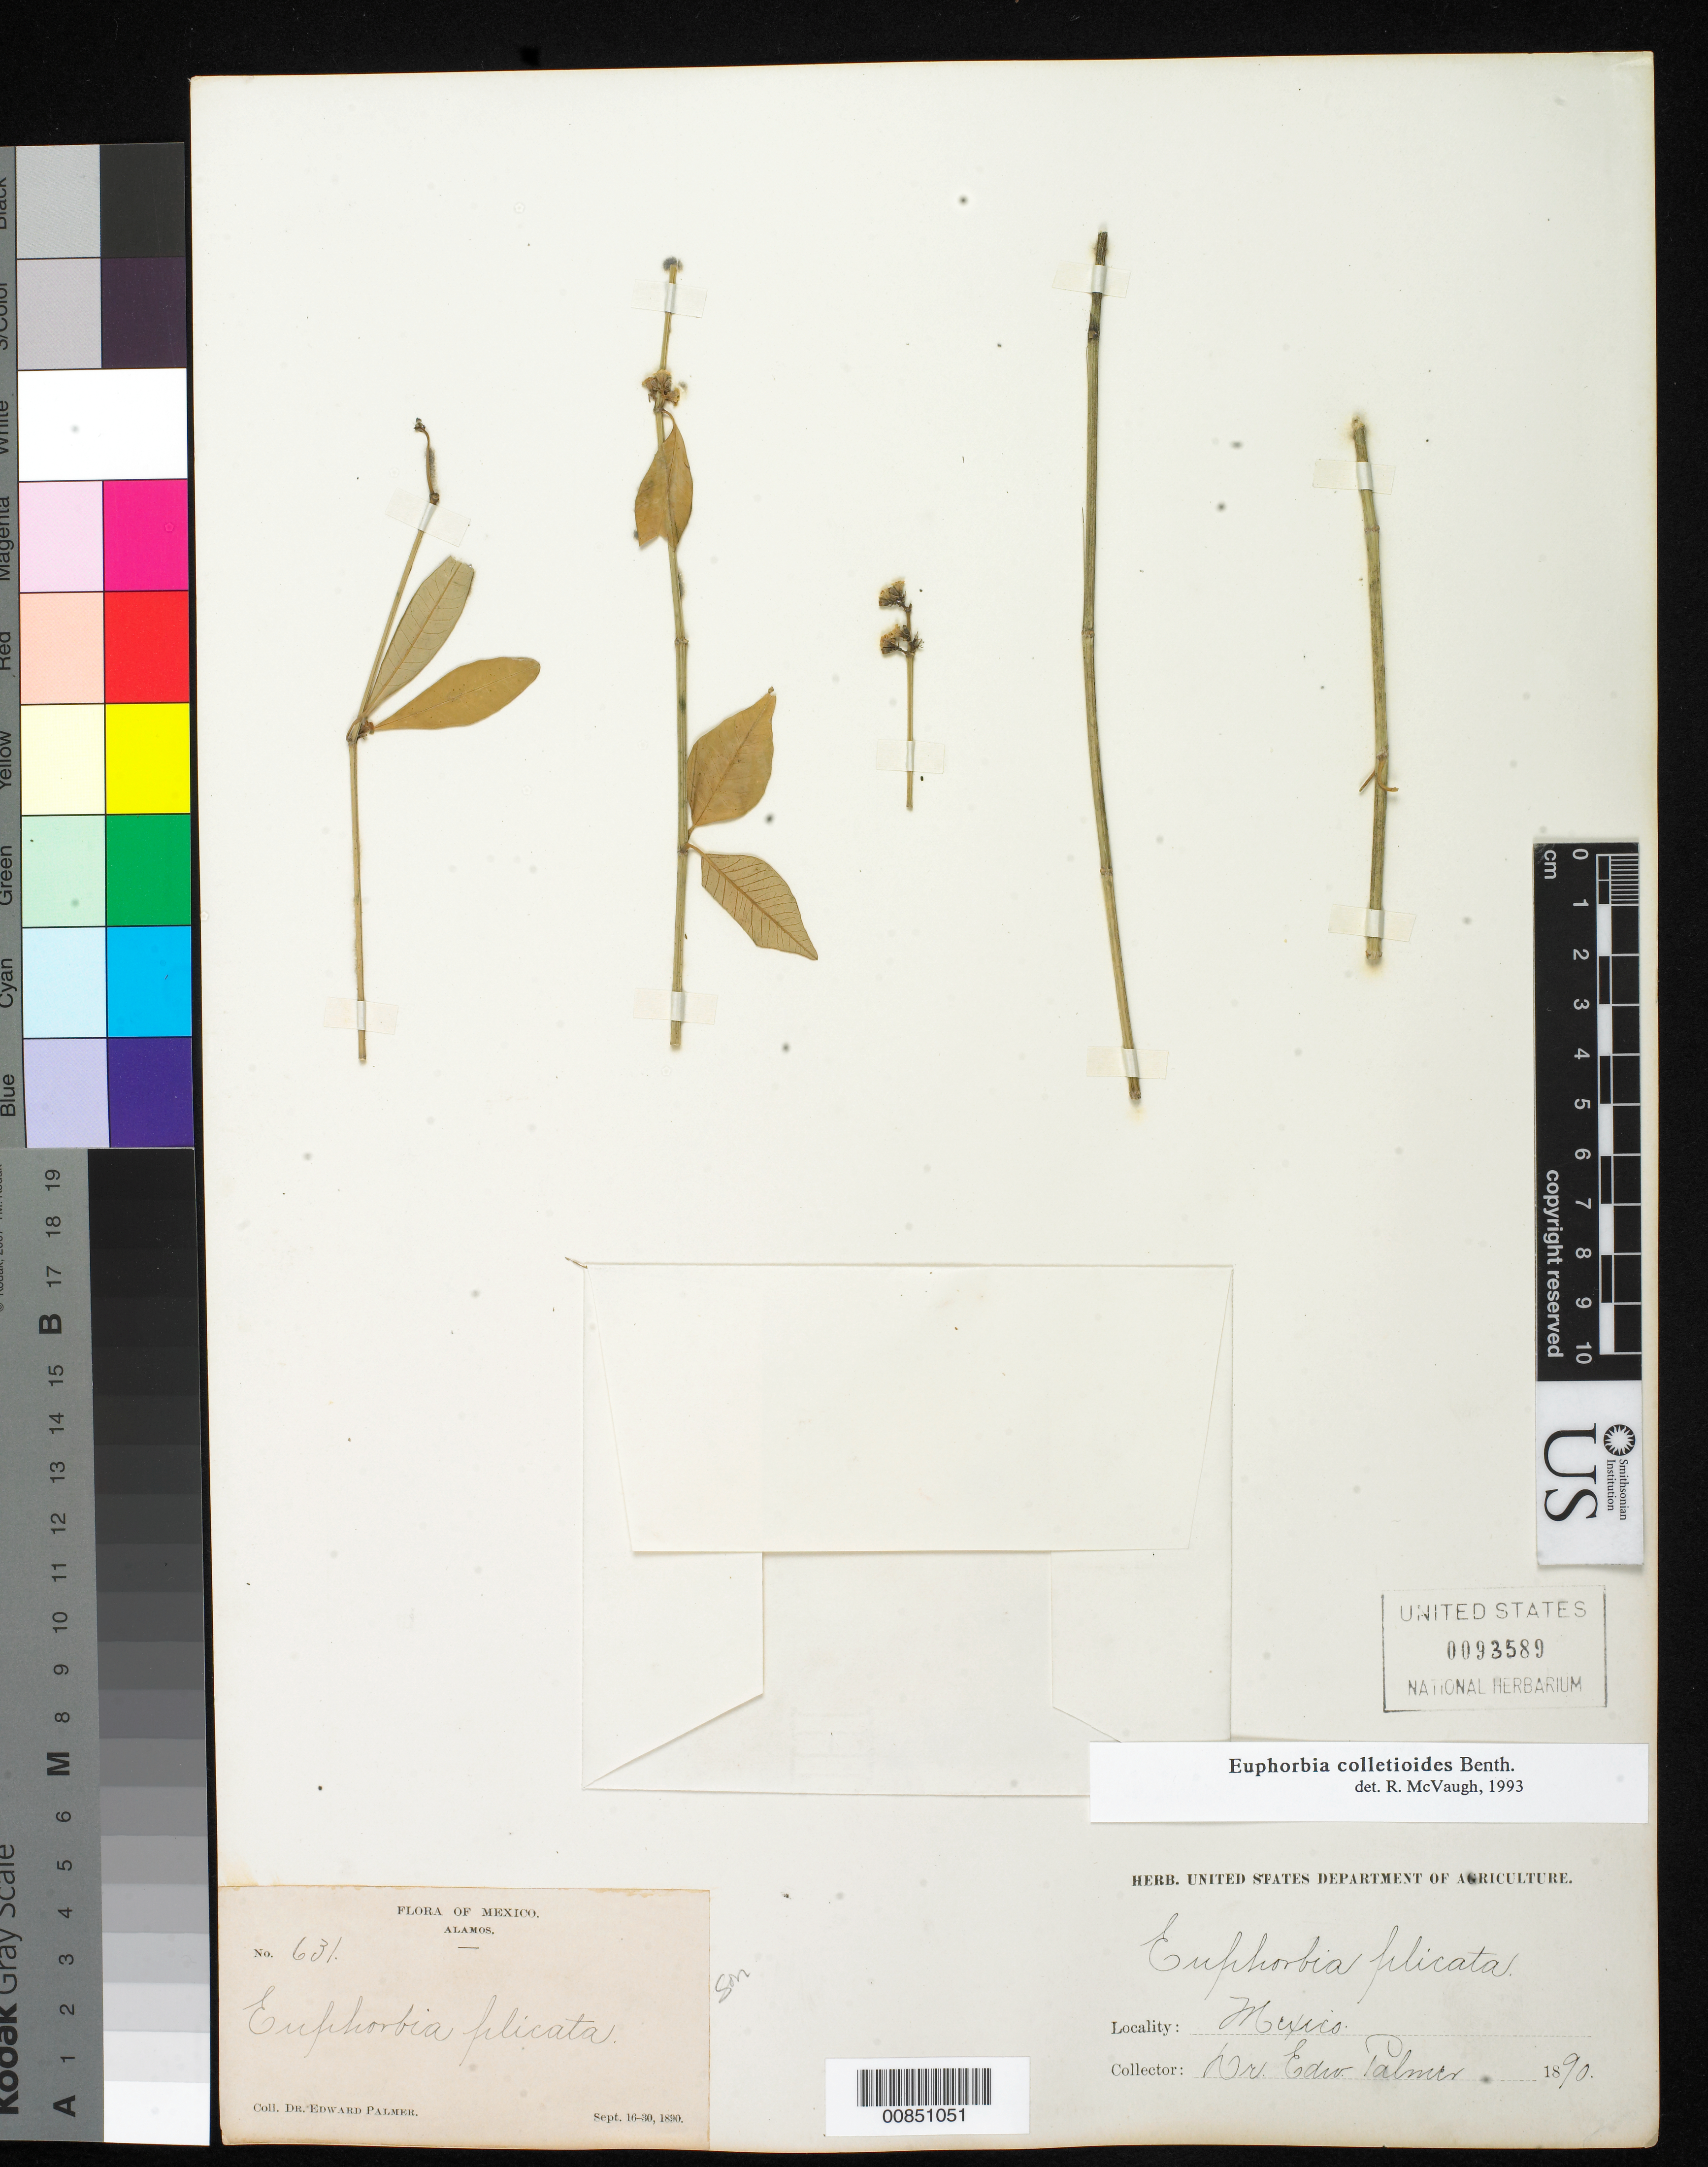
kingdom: Plantae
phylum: Tracheophyta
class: Magnoliopsida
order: Malpighiales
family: Euphorbiaceae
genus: Euphorbia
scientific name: Euphorbia colletioides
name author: Benth.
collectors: E. Palmer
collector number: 631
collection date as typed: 16 Sep 1890 to 30 Sep 1890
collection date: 1890-09-16/1890-09-30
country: Mexico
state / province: Sonora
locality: Alamos, Sonora.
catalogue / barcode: US 93589